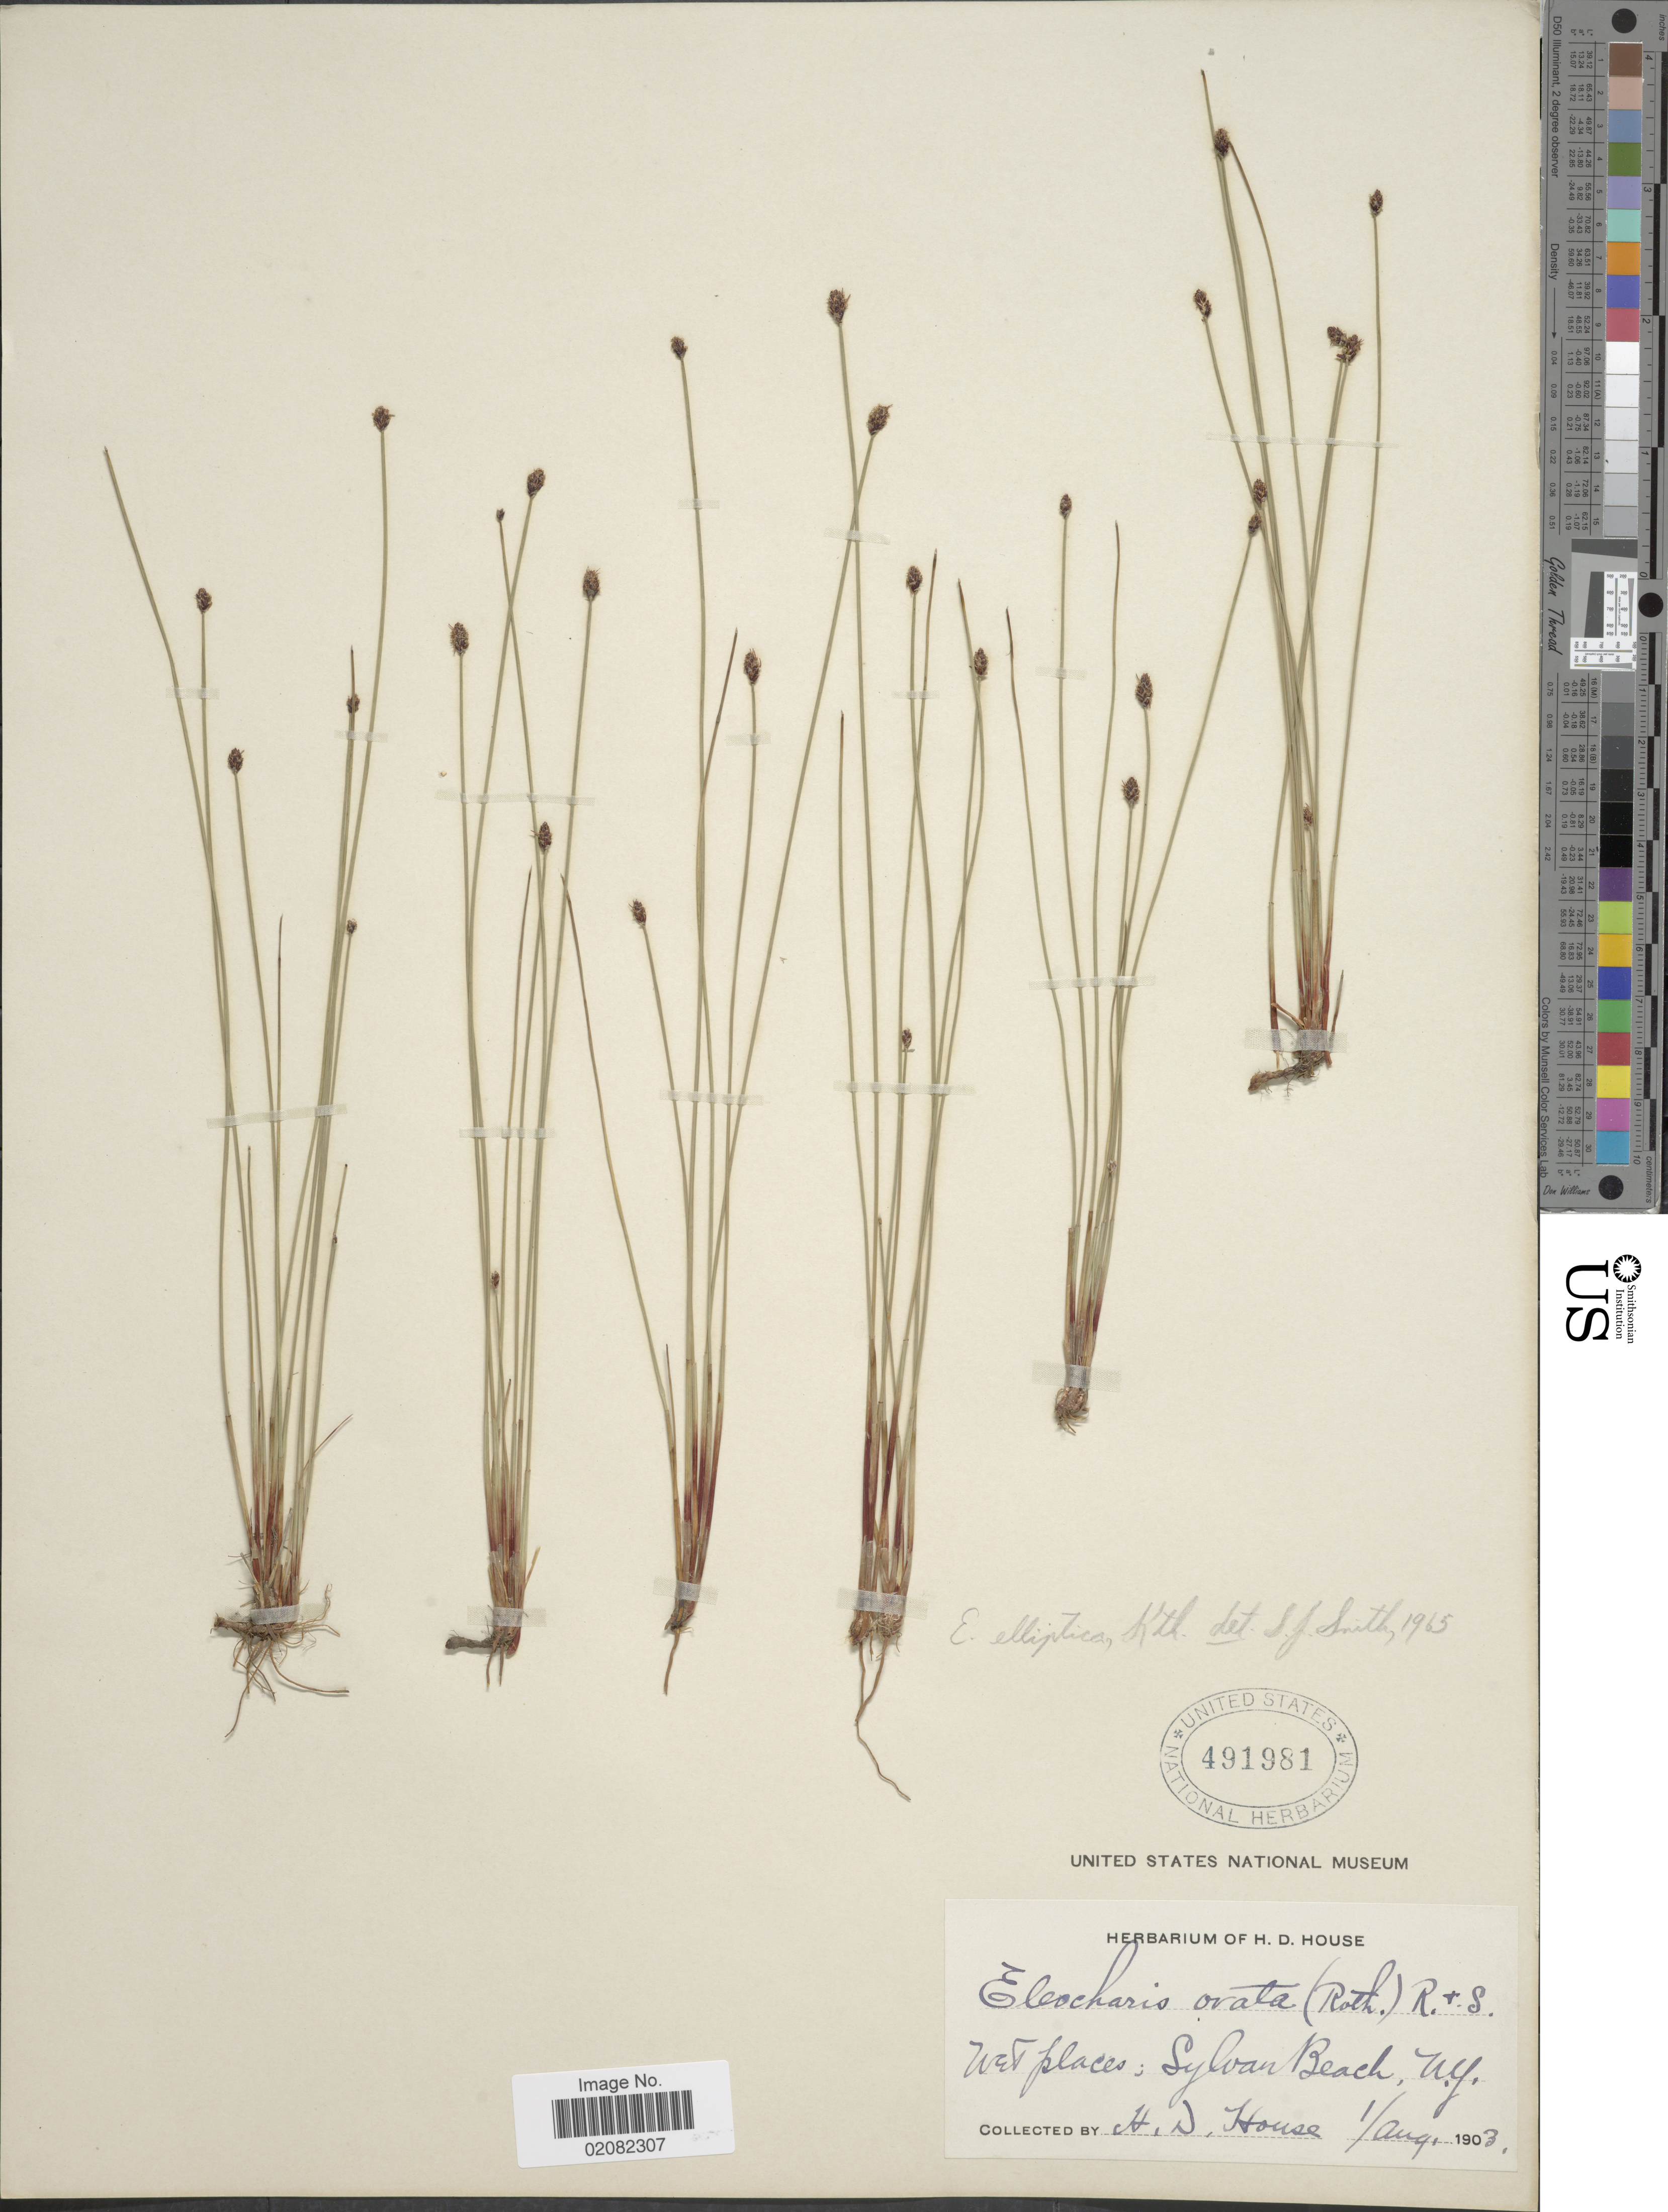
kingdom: Plantae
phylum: Tracheophyta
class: Liliopsida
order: Poales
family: Cyperaceae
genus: Eleocharis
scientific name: Eleocharis elliptica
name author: Kunth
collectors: H. D. House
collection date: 1903-08-01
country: United States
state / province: New York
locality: Sylvan Beach, N. Y.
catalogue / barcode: US 491981